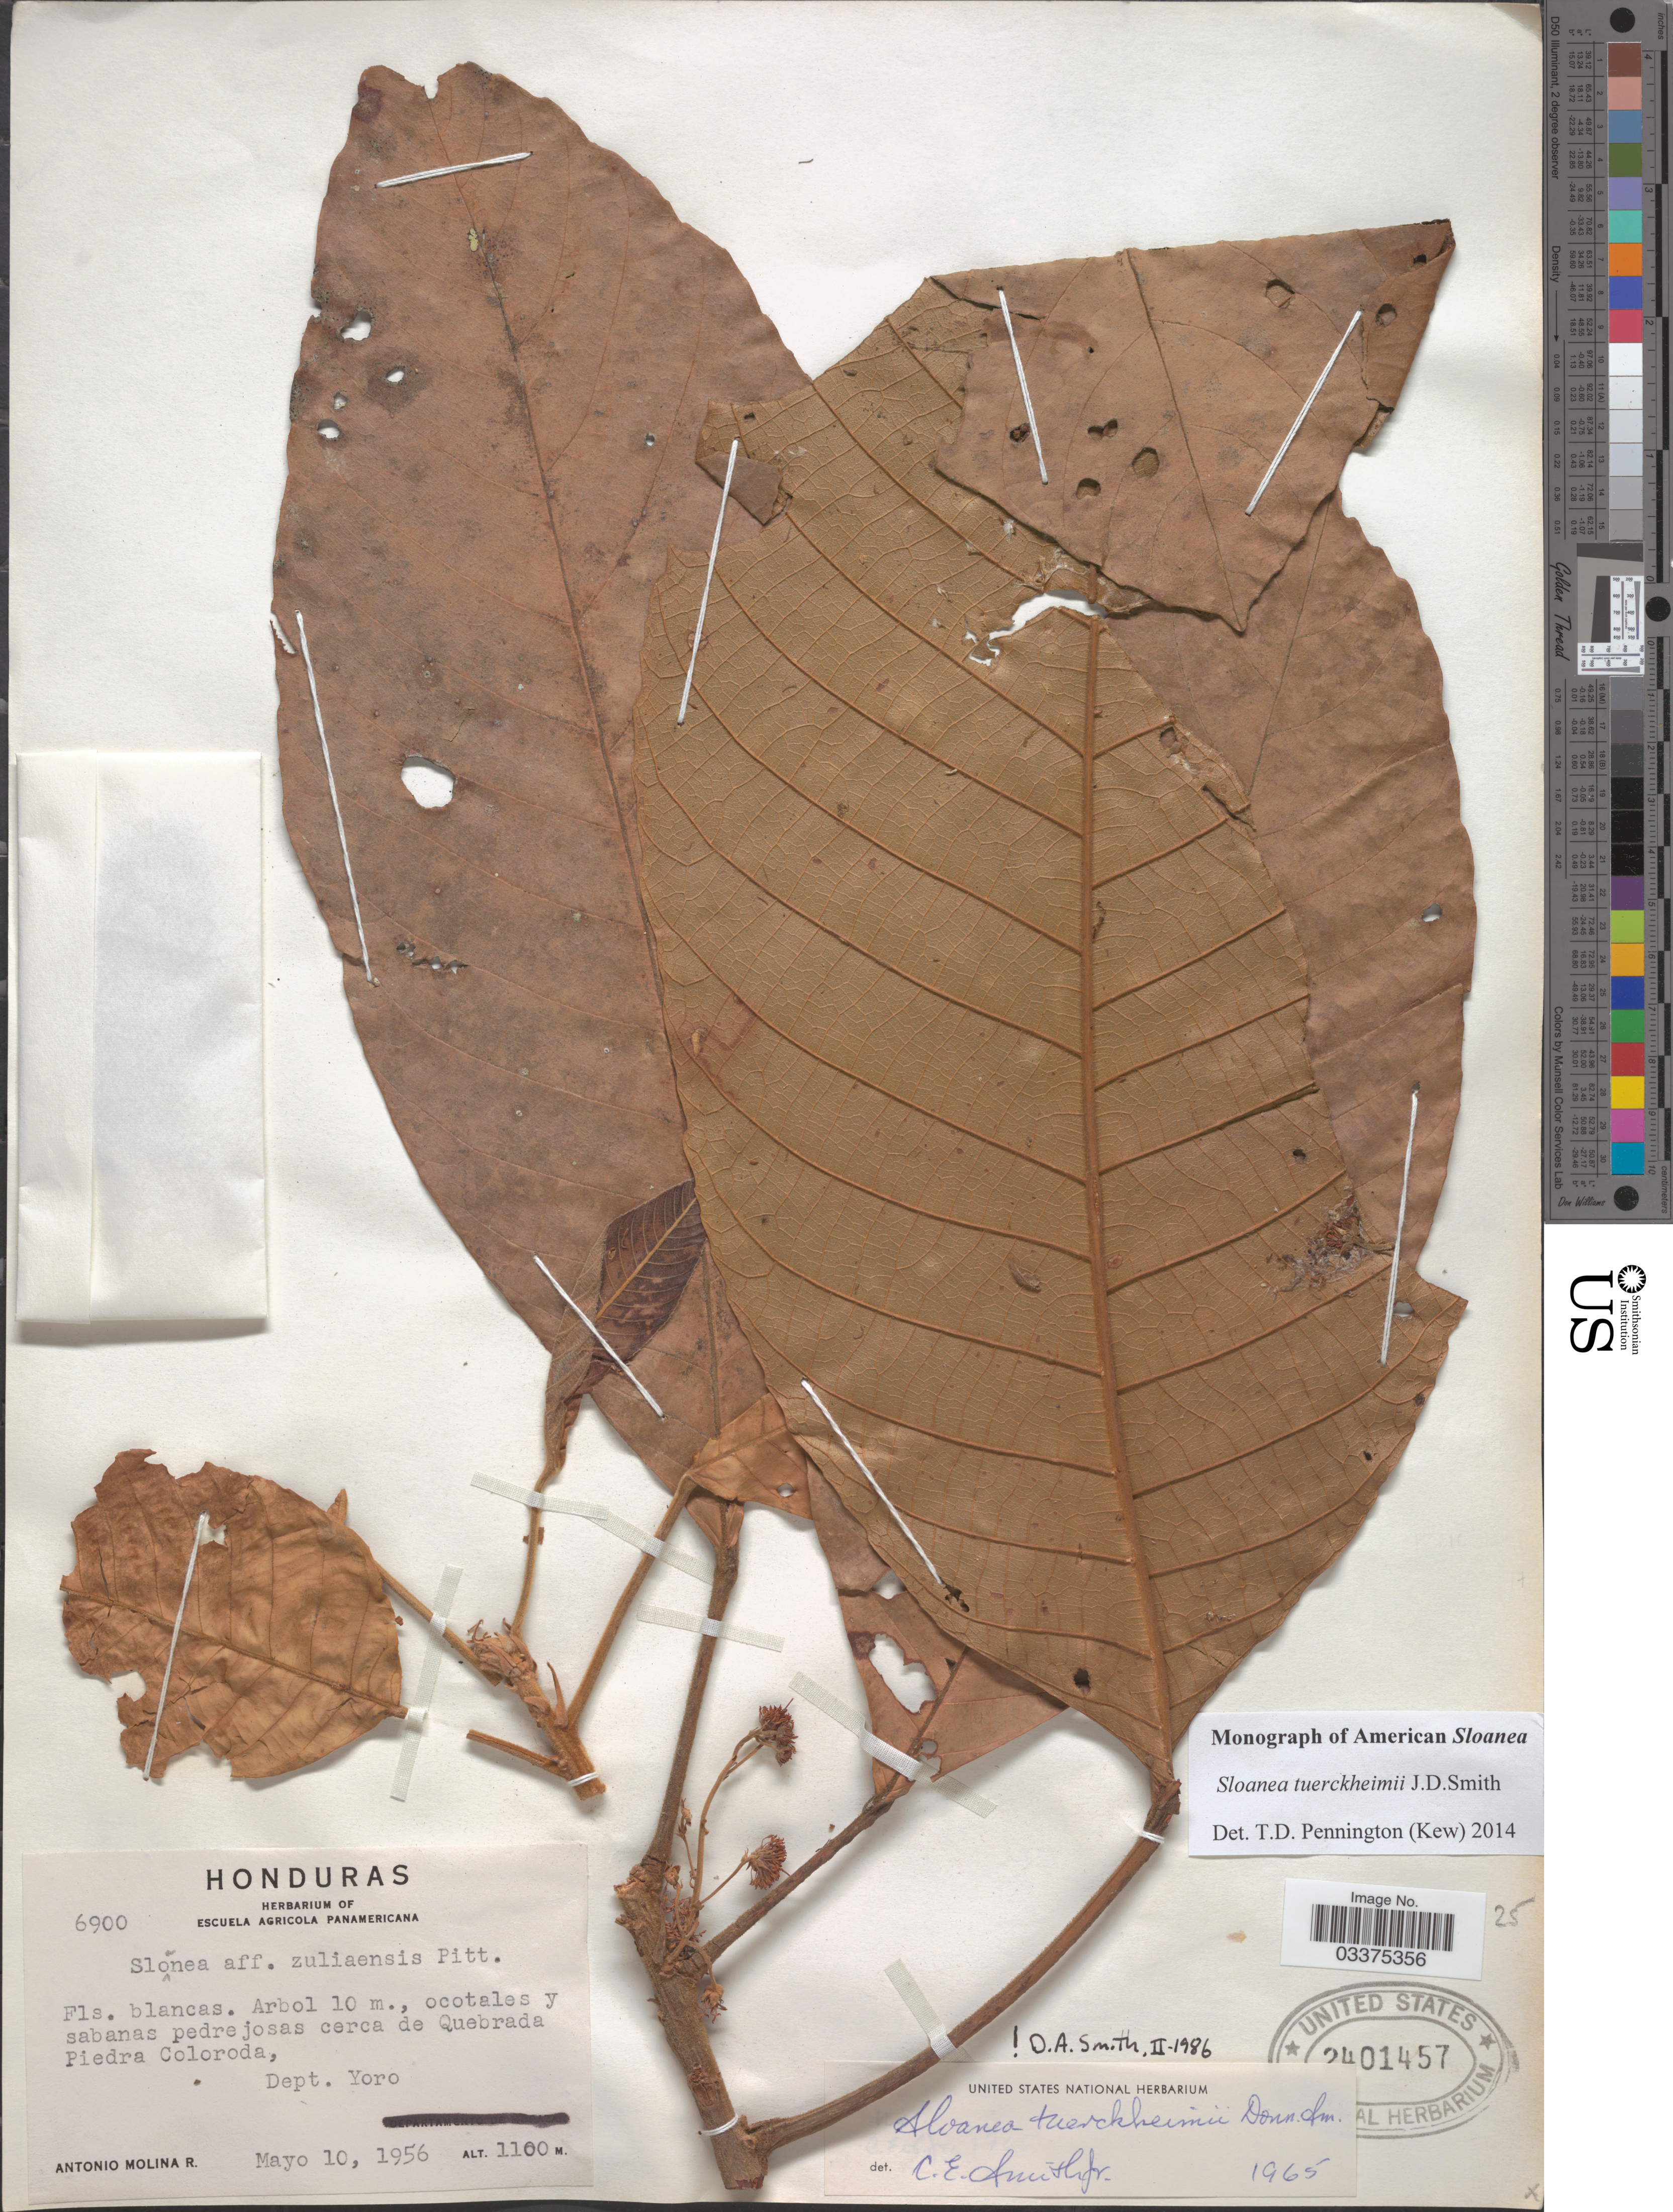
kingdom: Plantae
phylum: Tracheophyta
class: Magnoliopsida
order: Oxalidales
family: Elaeocarpaceae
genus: Sloanea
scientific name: Sloanea tuerckheimii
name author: Donn. Sm.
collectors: A. Molina R.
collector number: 6900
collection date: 1956-05-10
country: Honduras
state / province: Yoro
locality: Cerca de Quebrada Piedra Coloroda, Dept. Yoro.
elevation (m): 1100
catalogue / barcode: US 2401457